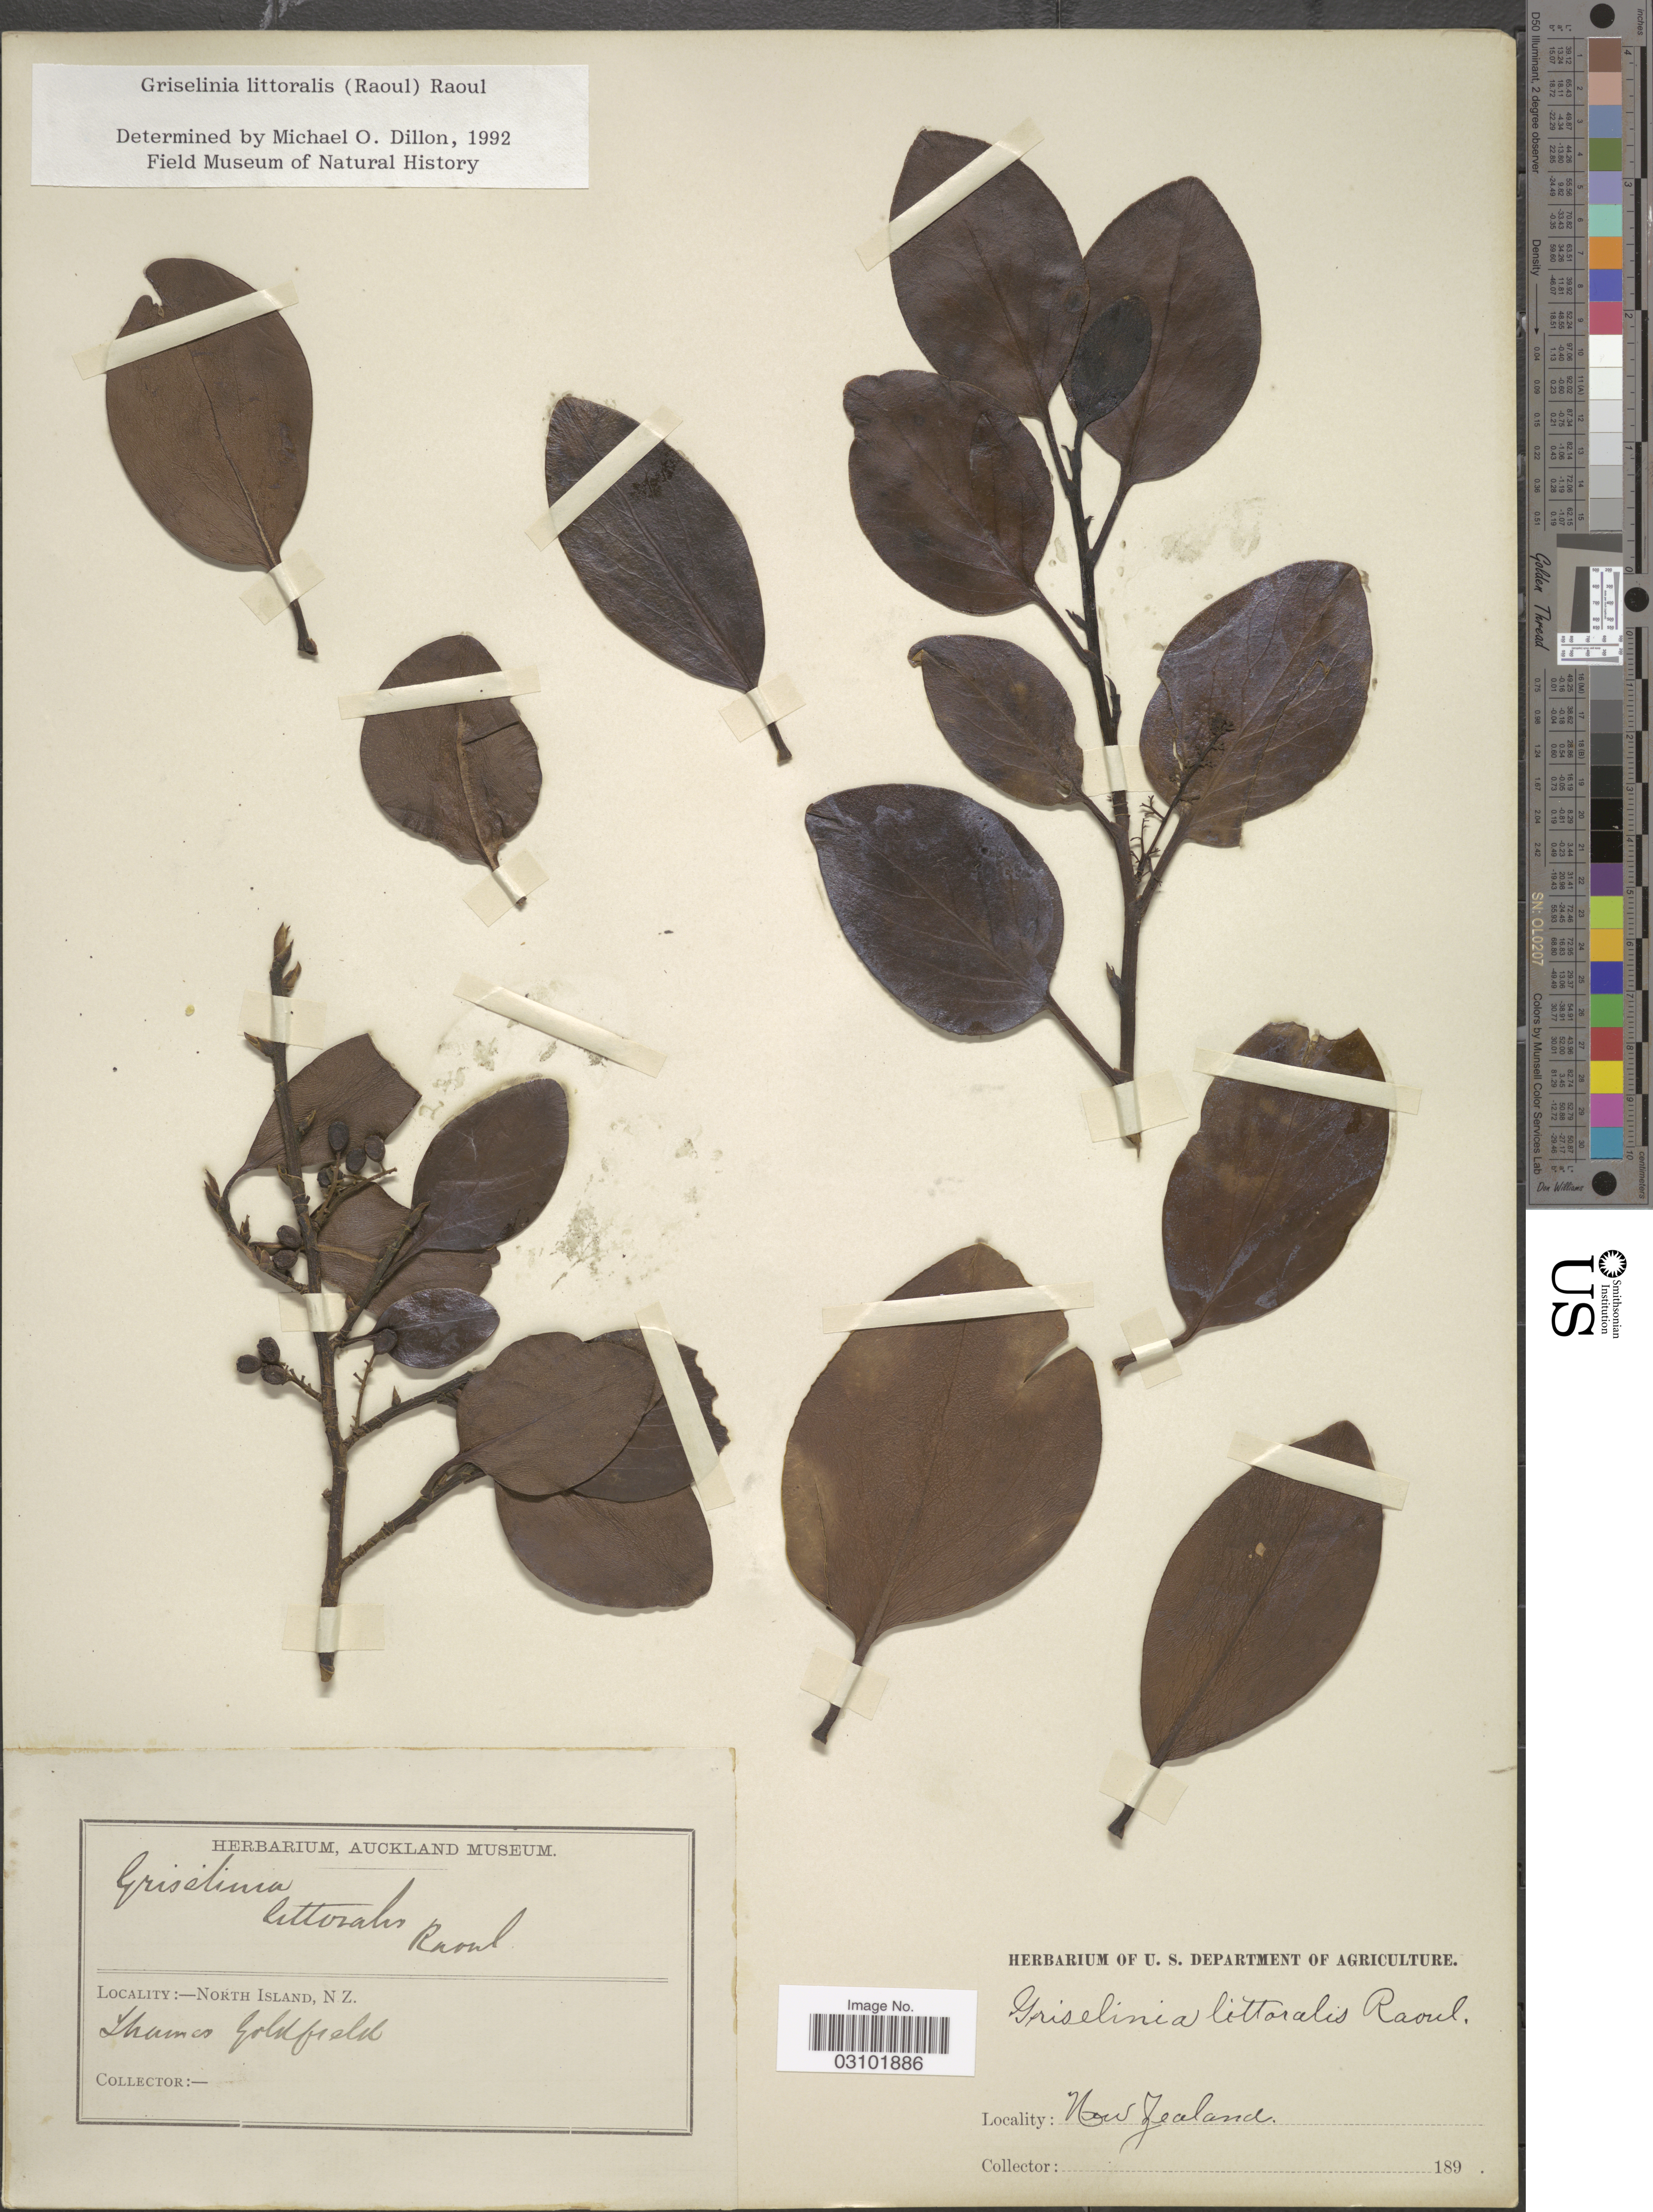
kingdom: Plantae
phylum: Tracheophyta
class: Magnoliopsida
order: Apiales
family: Griseliniaceae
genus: Griselinia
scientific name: Griselinia littoralis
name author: (Raoul) Raoul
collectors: ex herb. U. S. Department of Agriculture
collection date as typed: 189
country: New Zealand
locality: North Island, Thames Goldfield.